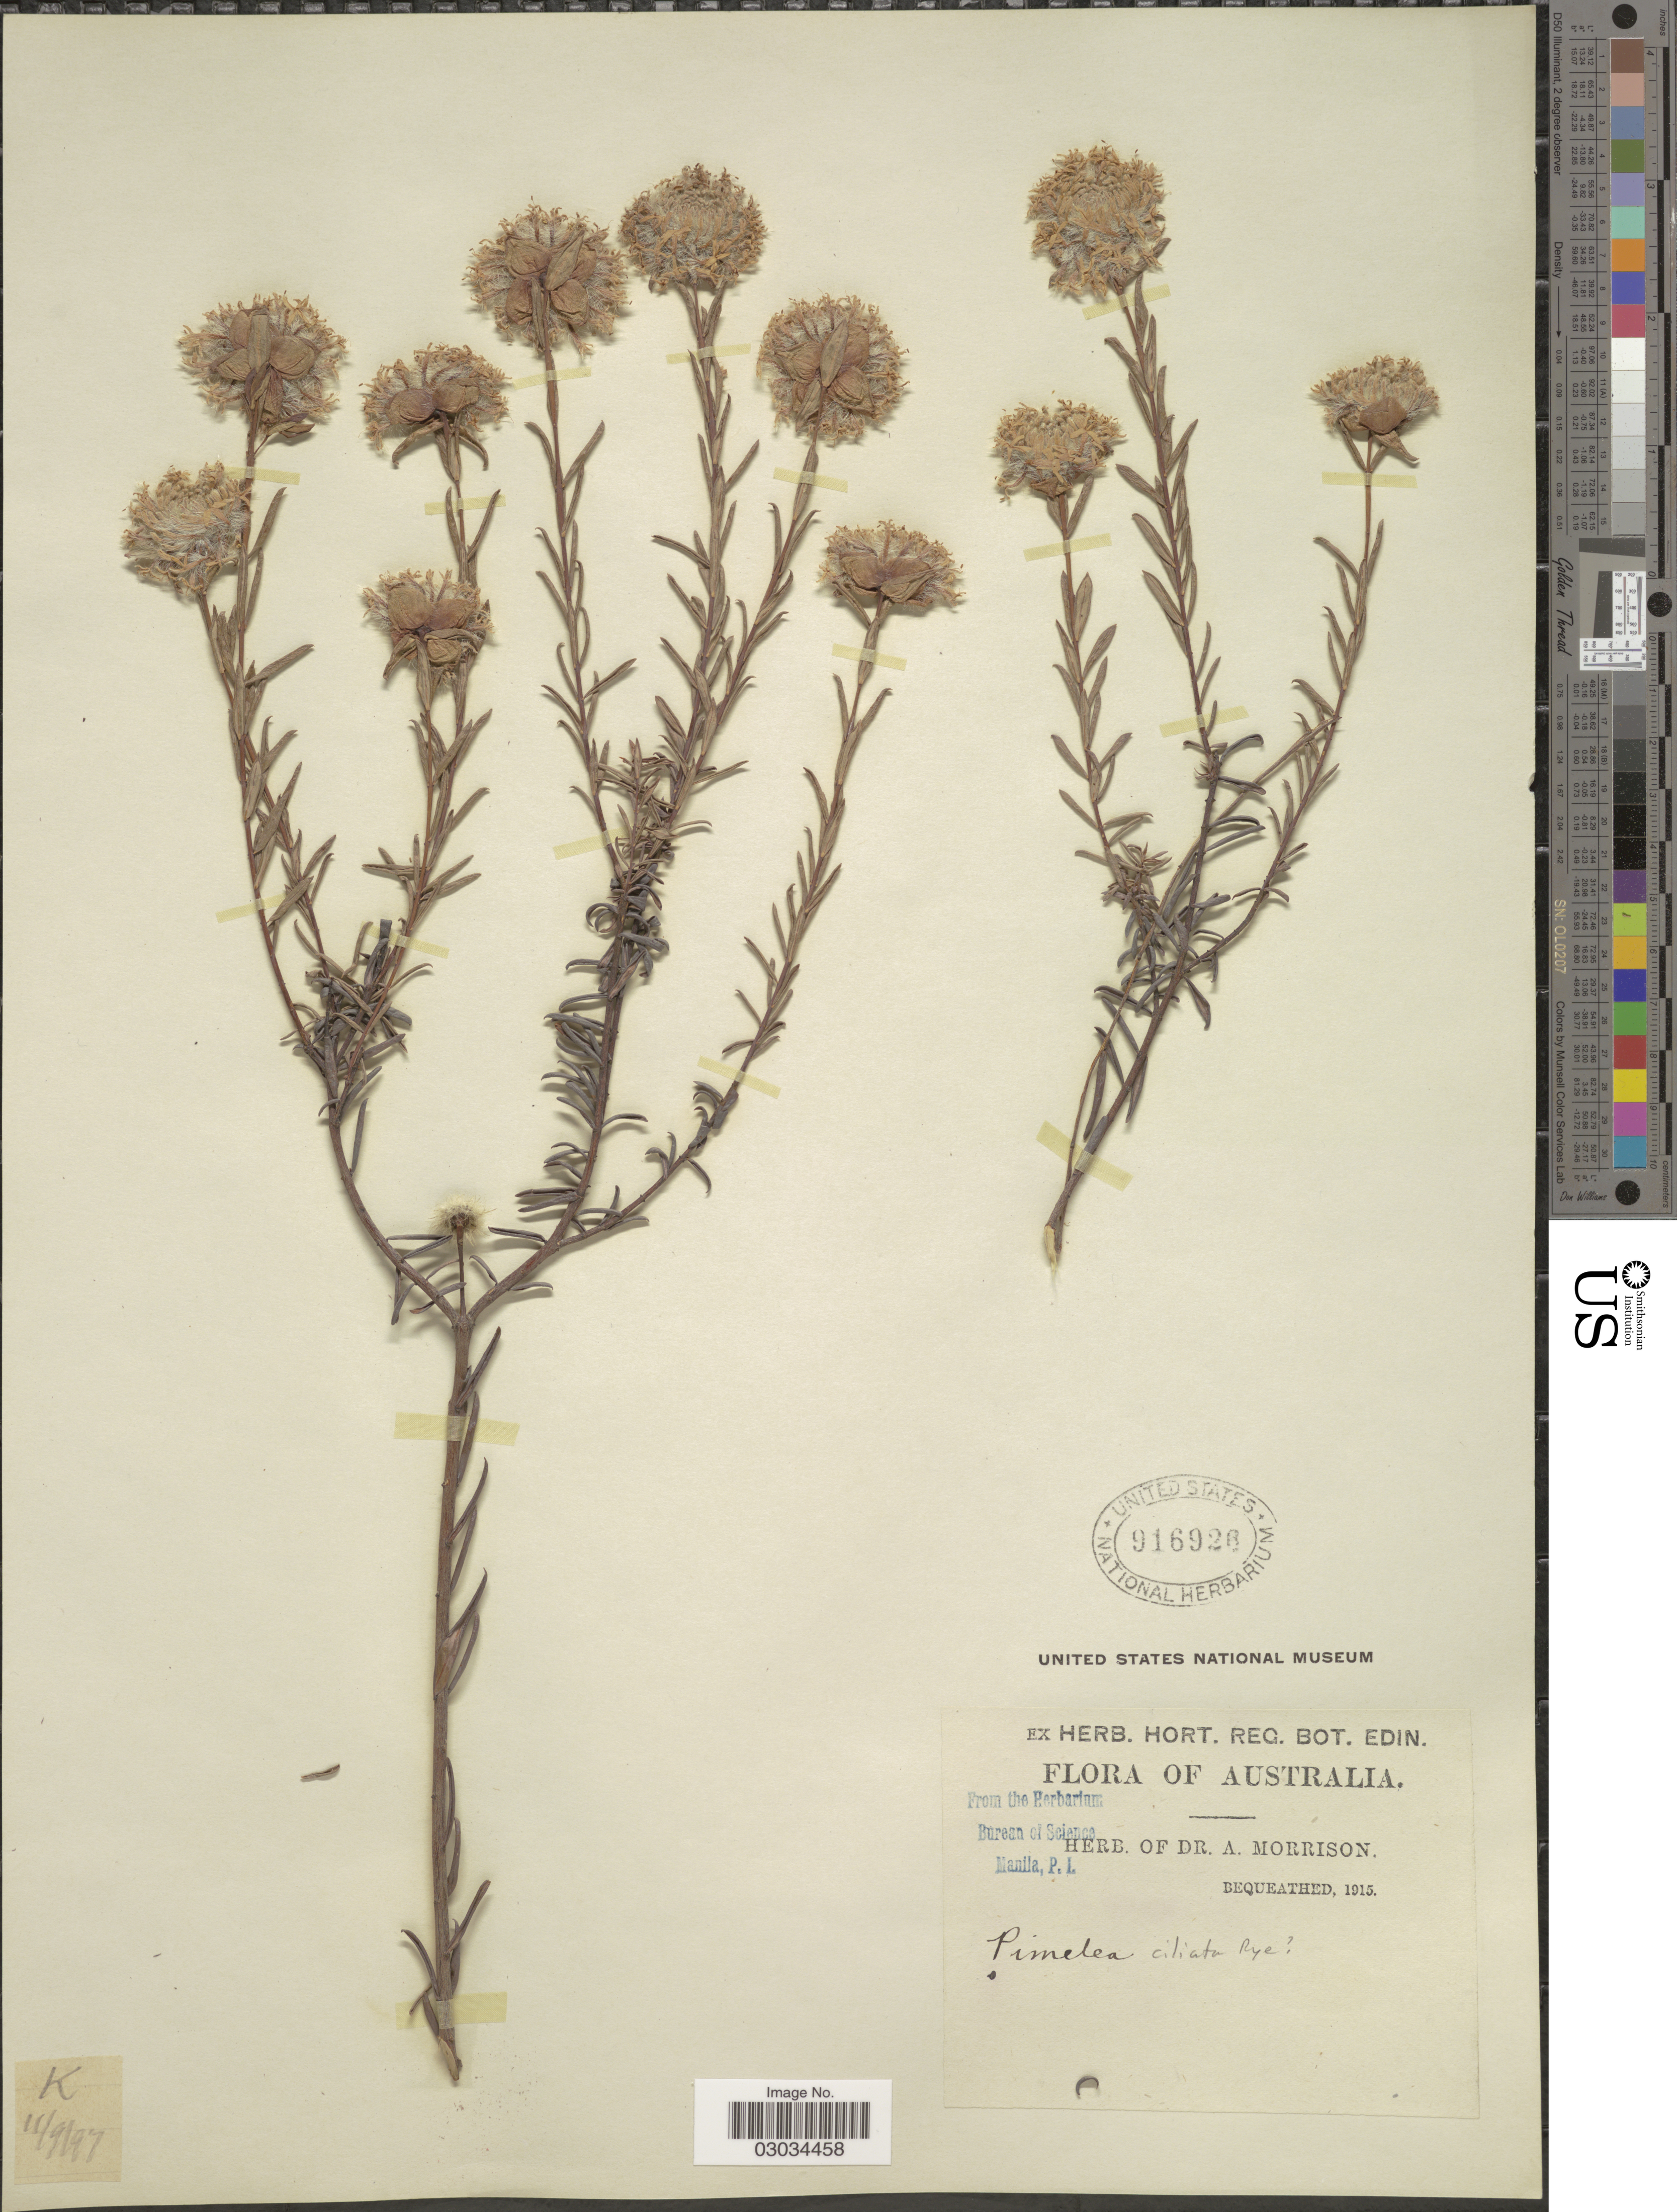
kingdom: Plantae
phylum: Tracheophyta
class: Magnoliopsida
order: Malvales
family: Thymelaeaceae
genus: Pimelea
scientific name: Pimelea ciliata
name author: Rye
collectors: ex herb. Dr. A. Morrison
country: Australia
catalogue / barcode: US 916926